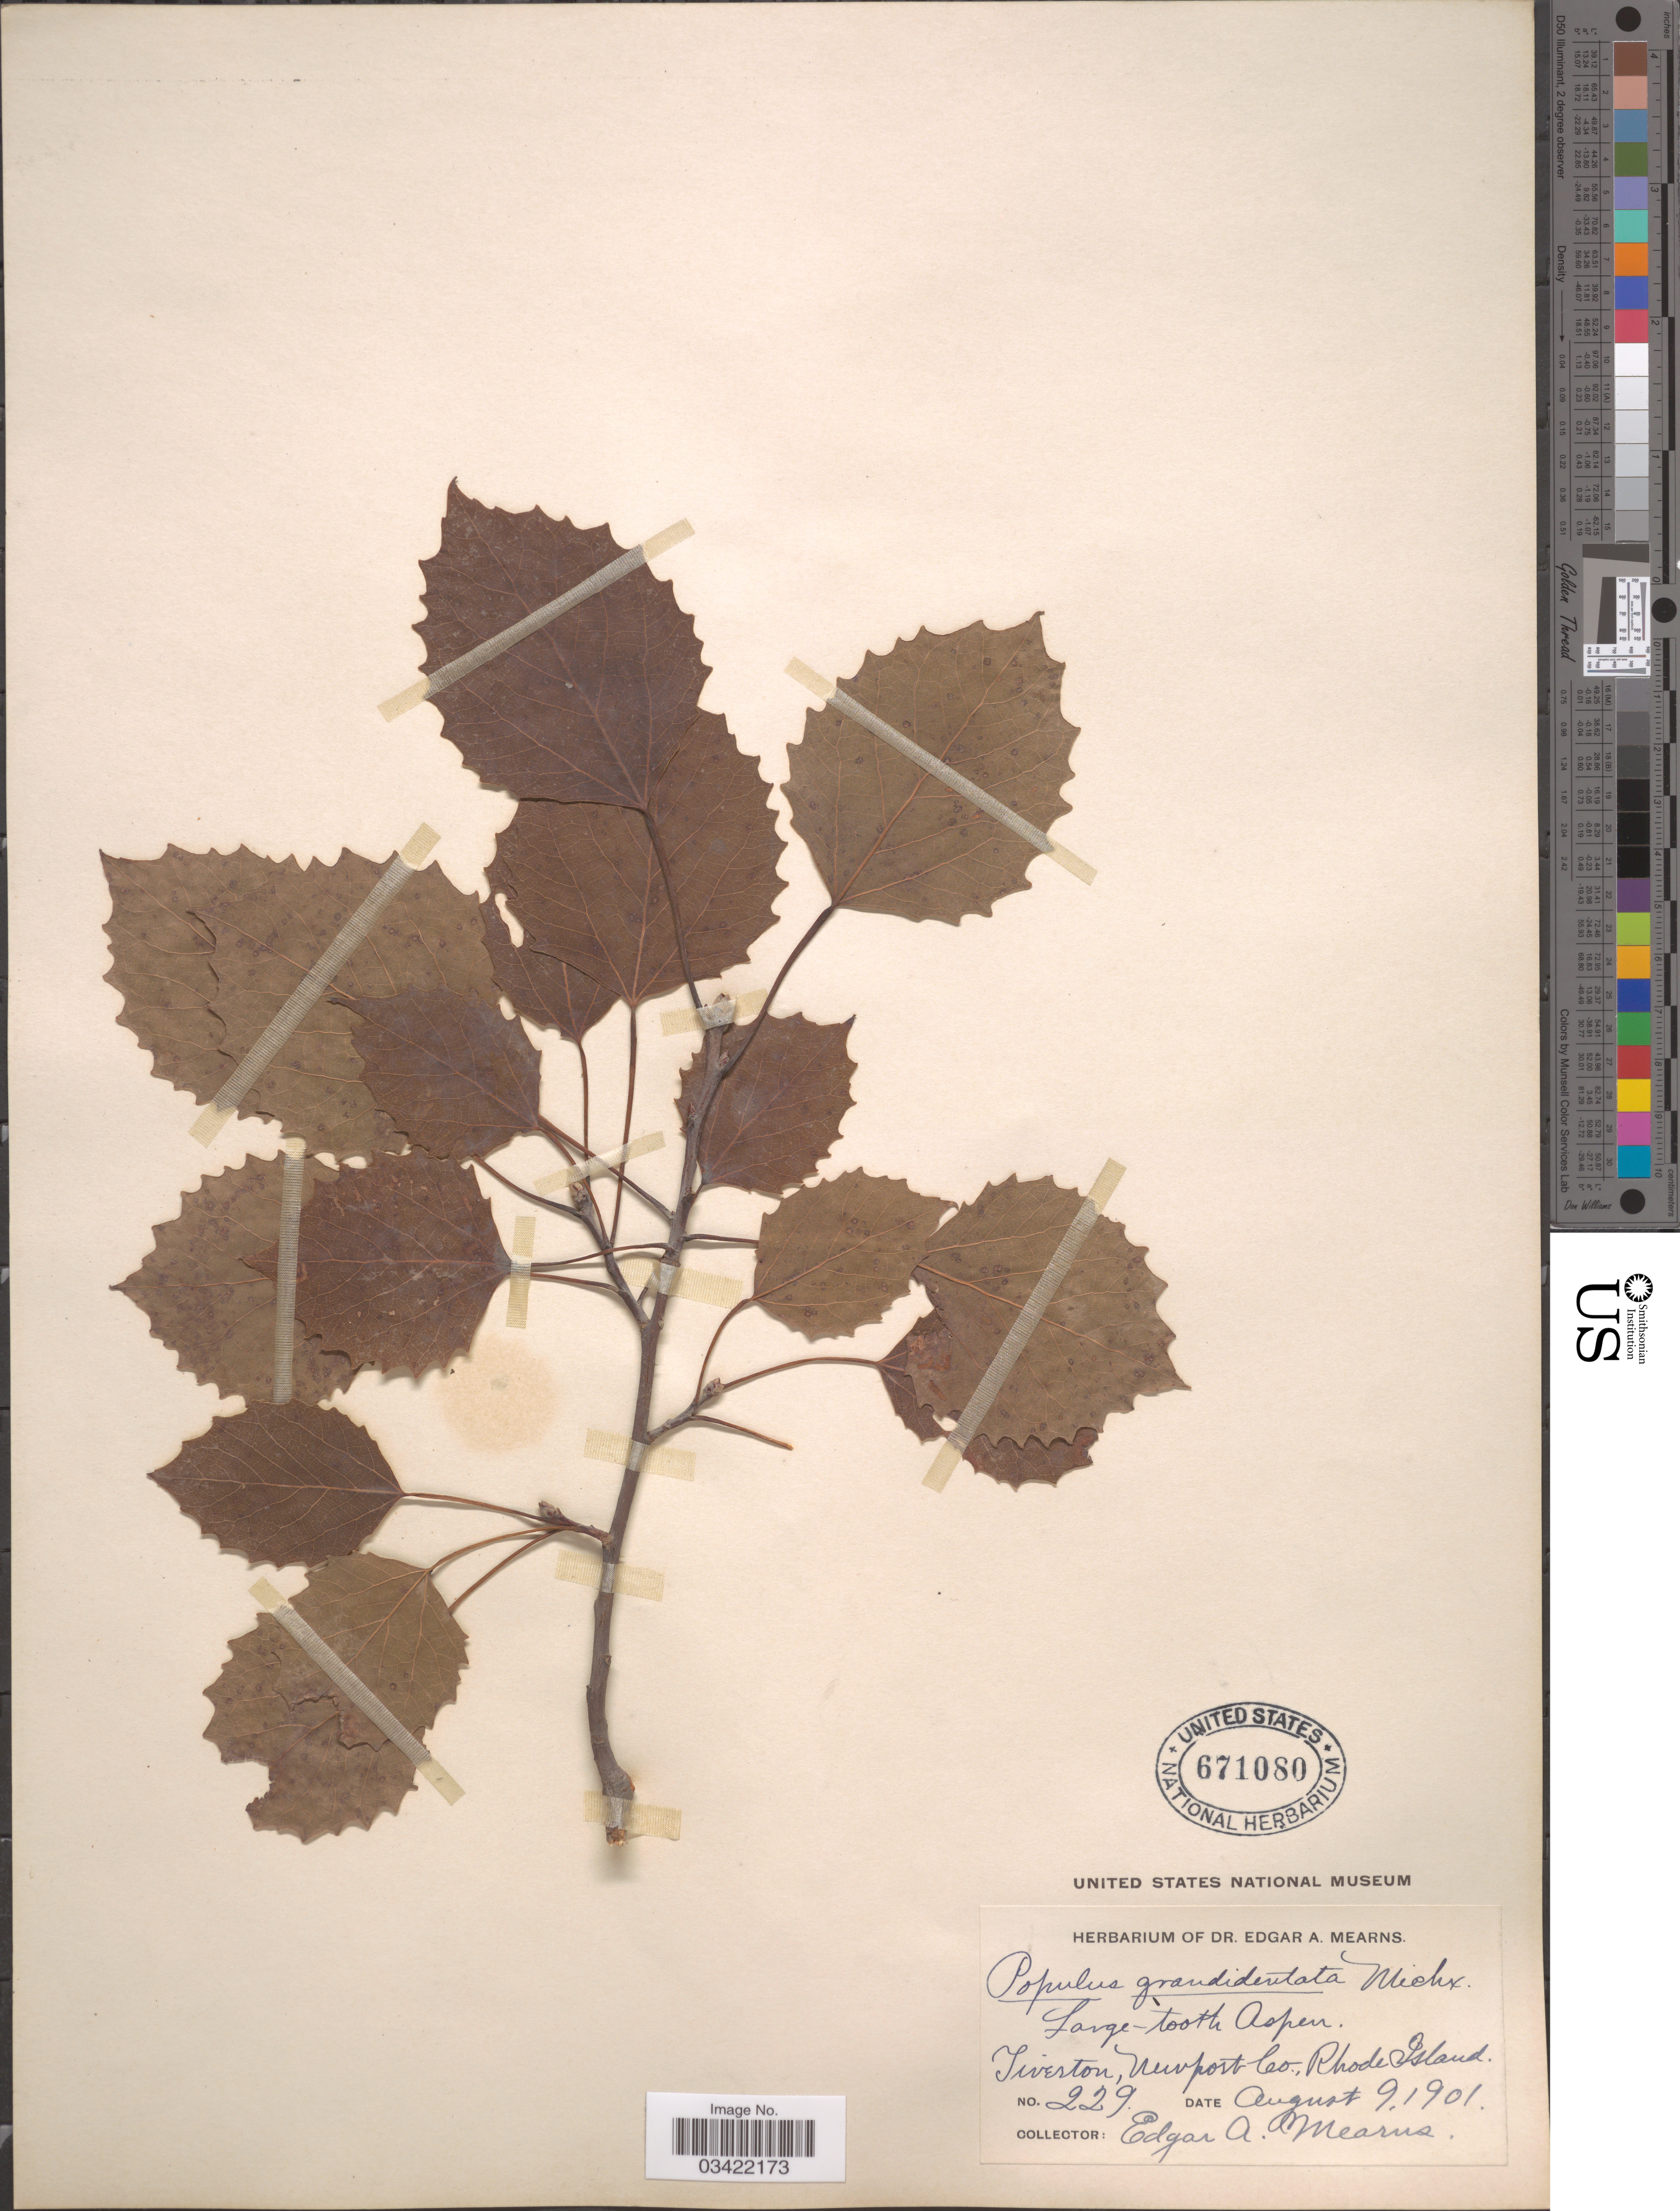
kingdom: Plantae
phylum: Tracheophyta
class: Magnoliopsida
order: Malpighiales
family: Salicaceae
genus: Populus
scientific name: Populus grandidentata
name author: Michx.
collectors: E. A. Mearns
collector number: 229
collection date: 1901-08-09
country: United States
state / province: Rhode Island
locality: Tiverton, Newport Co.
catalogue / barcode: US 671080